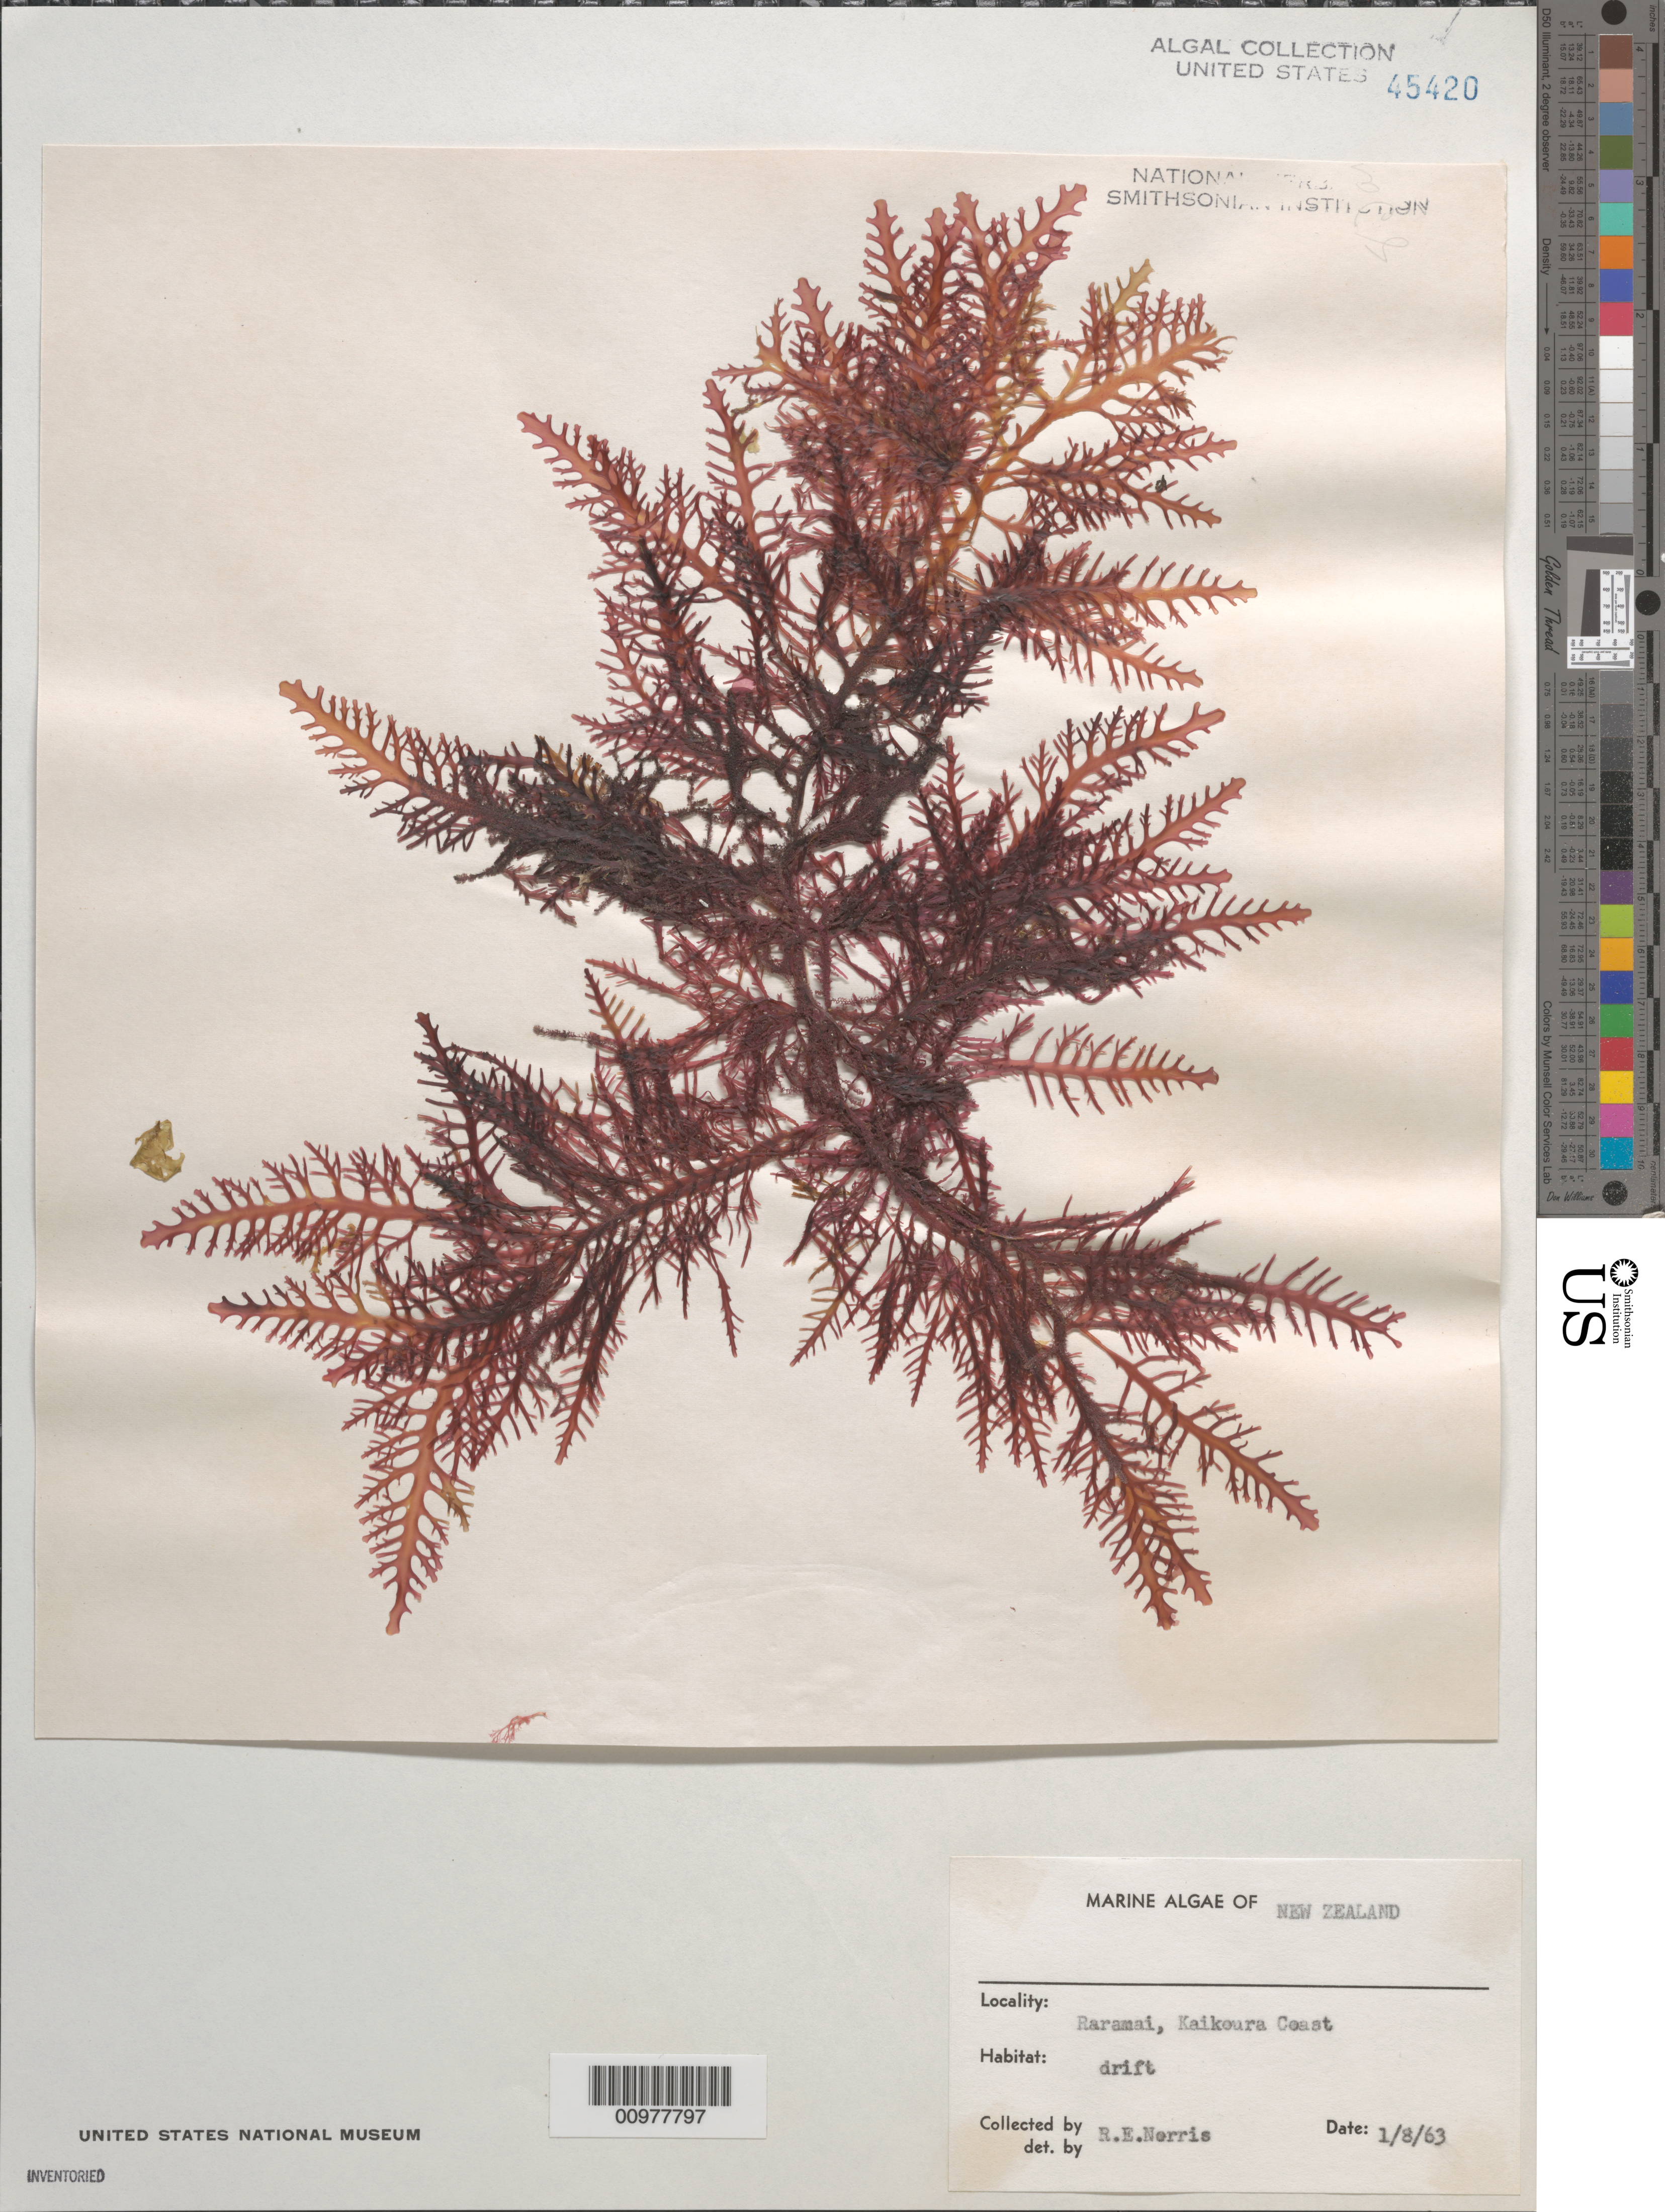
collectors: R. E. Norris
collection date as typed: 08 Jan 1963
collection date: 1963-01-08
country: New Zealand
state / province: Canterbury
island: South Island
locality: Raramai, Kaikoura coast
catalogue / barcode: US 45420